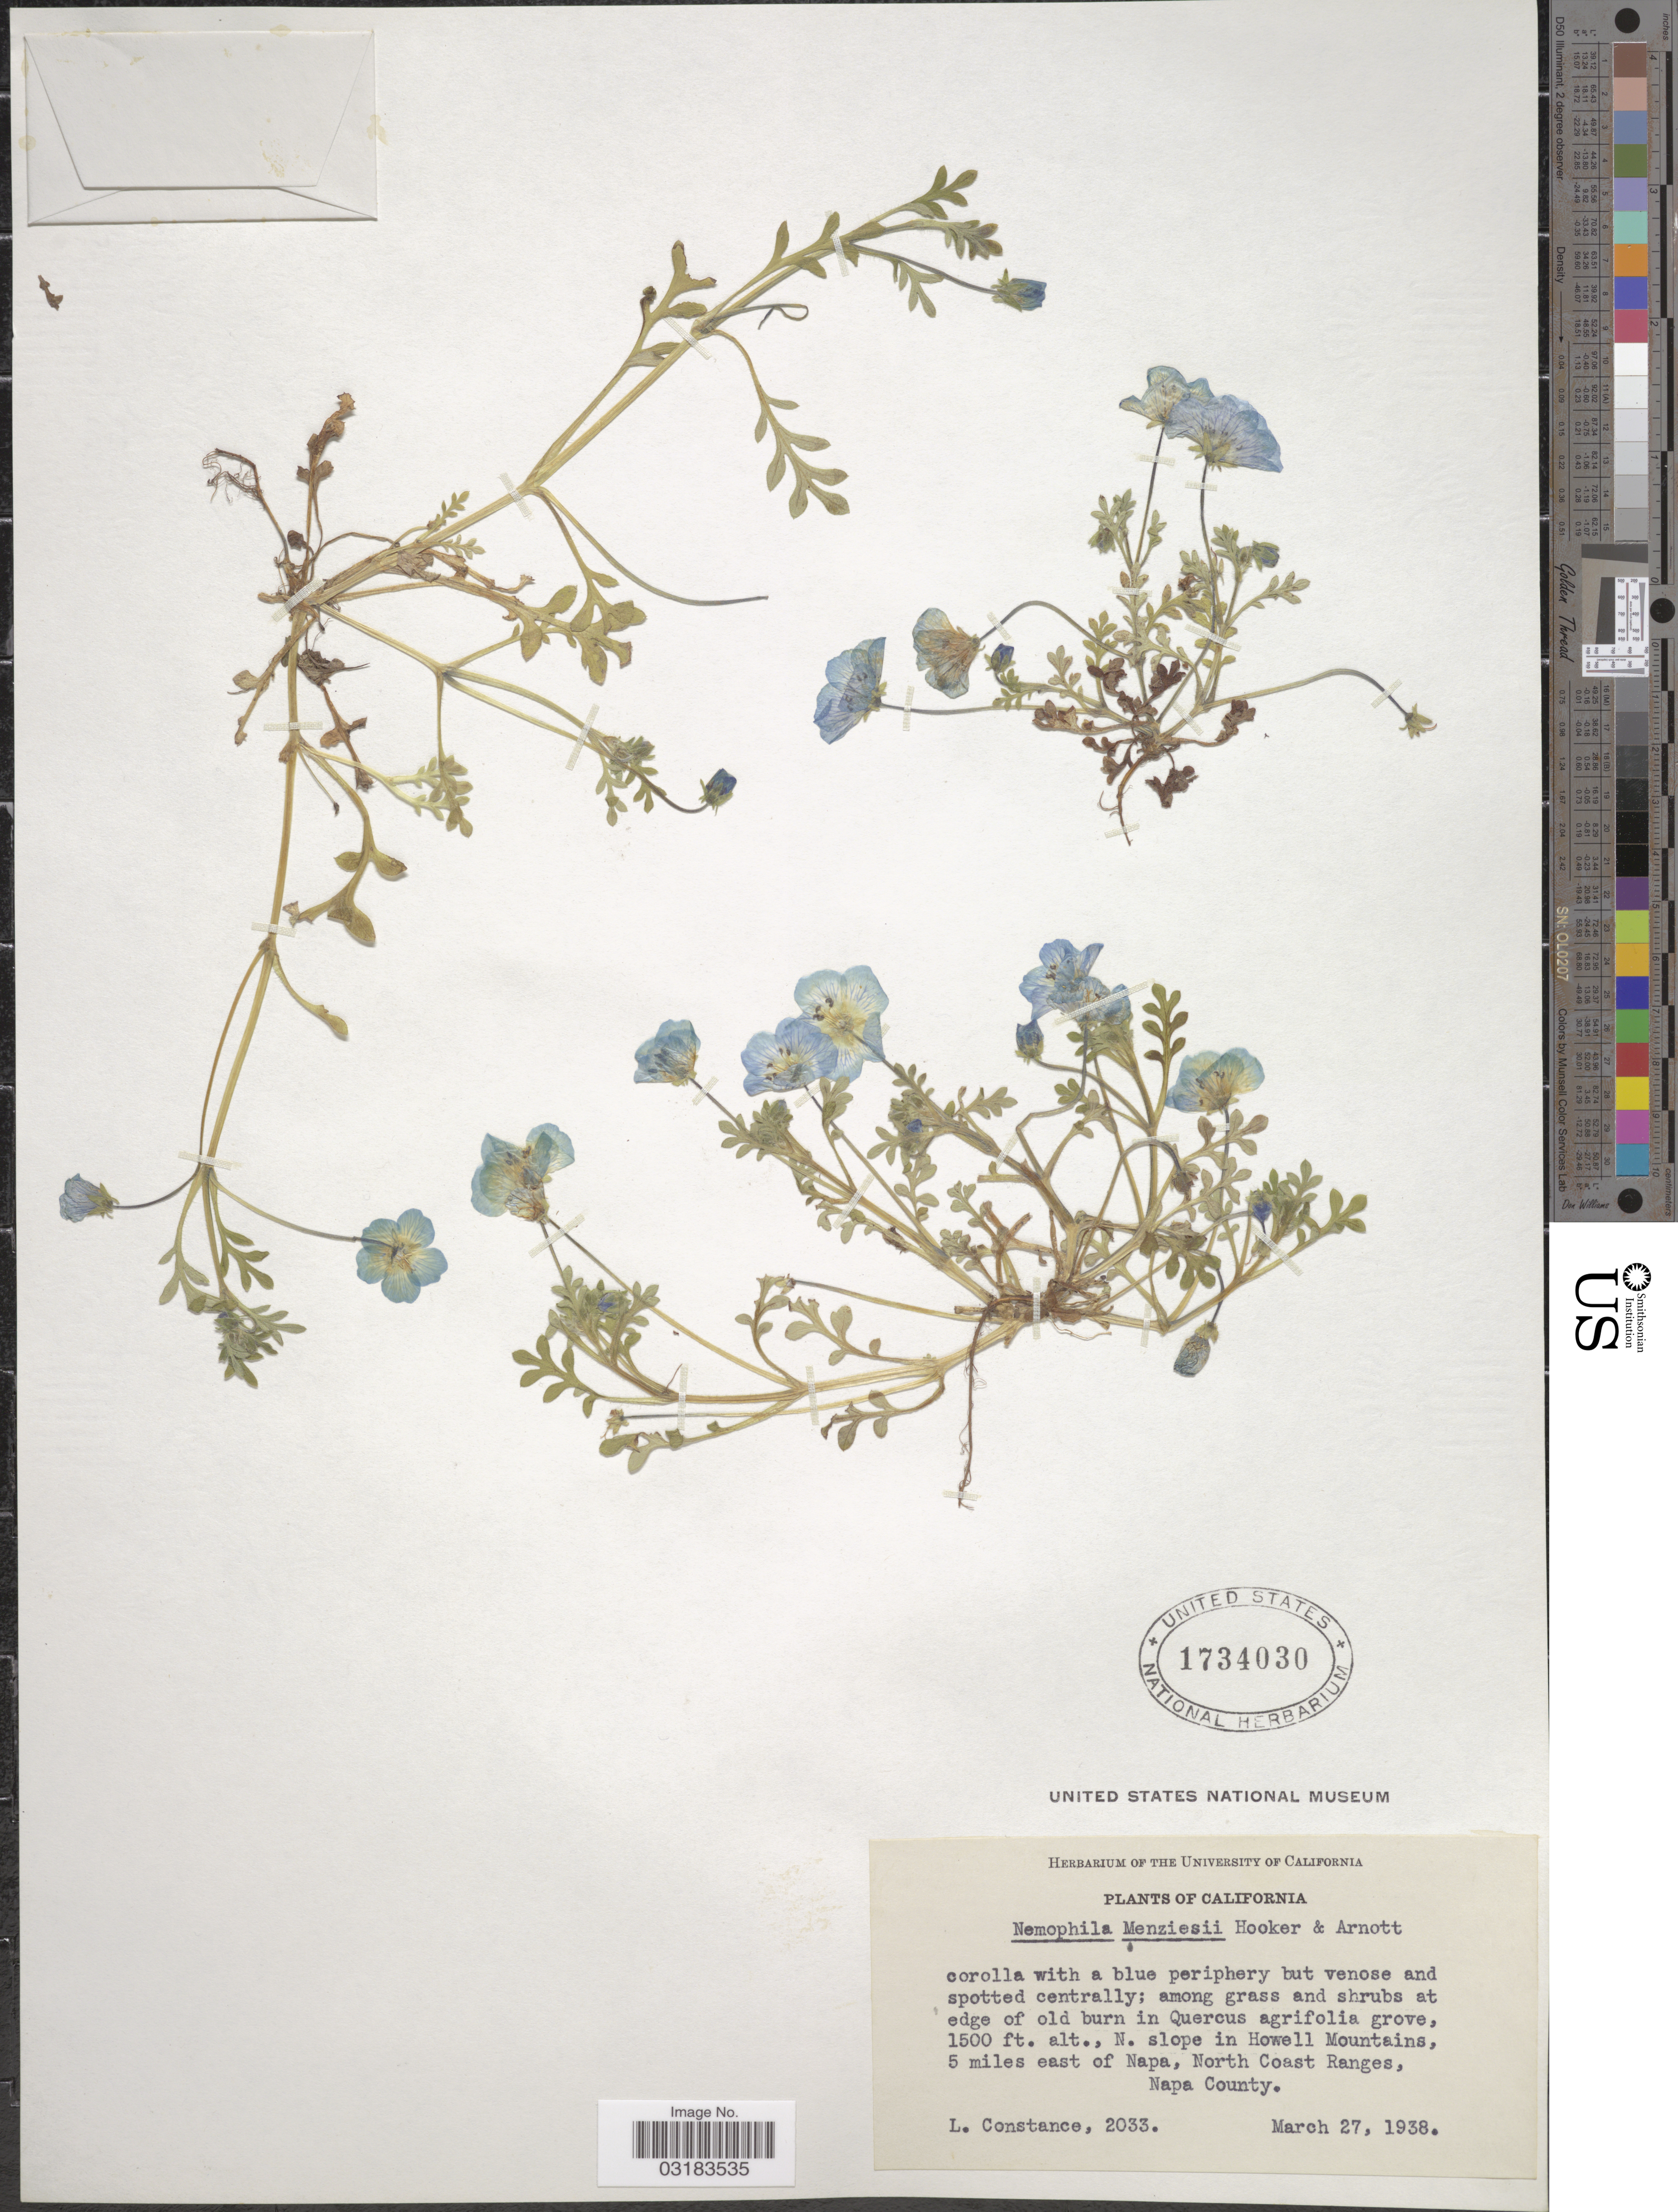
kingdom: Plantae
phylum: Tracheophyta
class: Magnoliopsida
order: Boraginales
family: Hydrophyllaceae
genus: Nemophila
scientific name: Nemophila menziesii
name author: Hook. & Arn.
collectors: L. Constance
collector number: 2033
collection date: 1938-03-27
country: United States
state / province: California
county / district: Napa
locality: N. slope in Howell Mountains, 5 miles east of Napa, North Coast Ranges, Napa County.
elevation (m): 457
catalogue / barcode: US 1734030